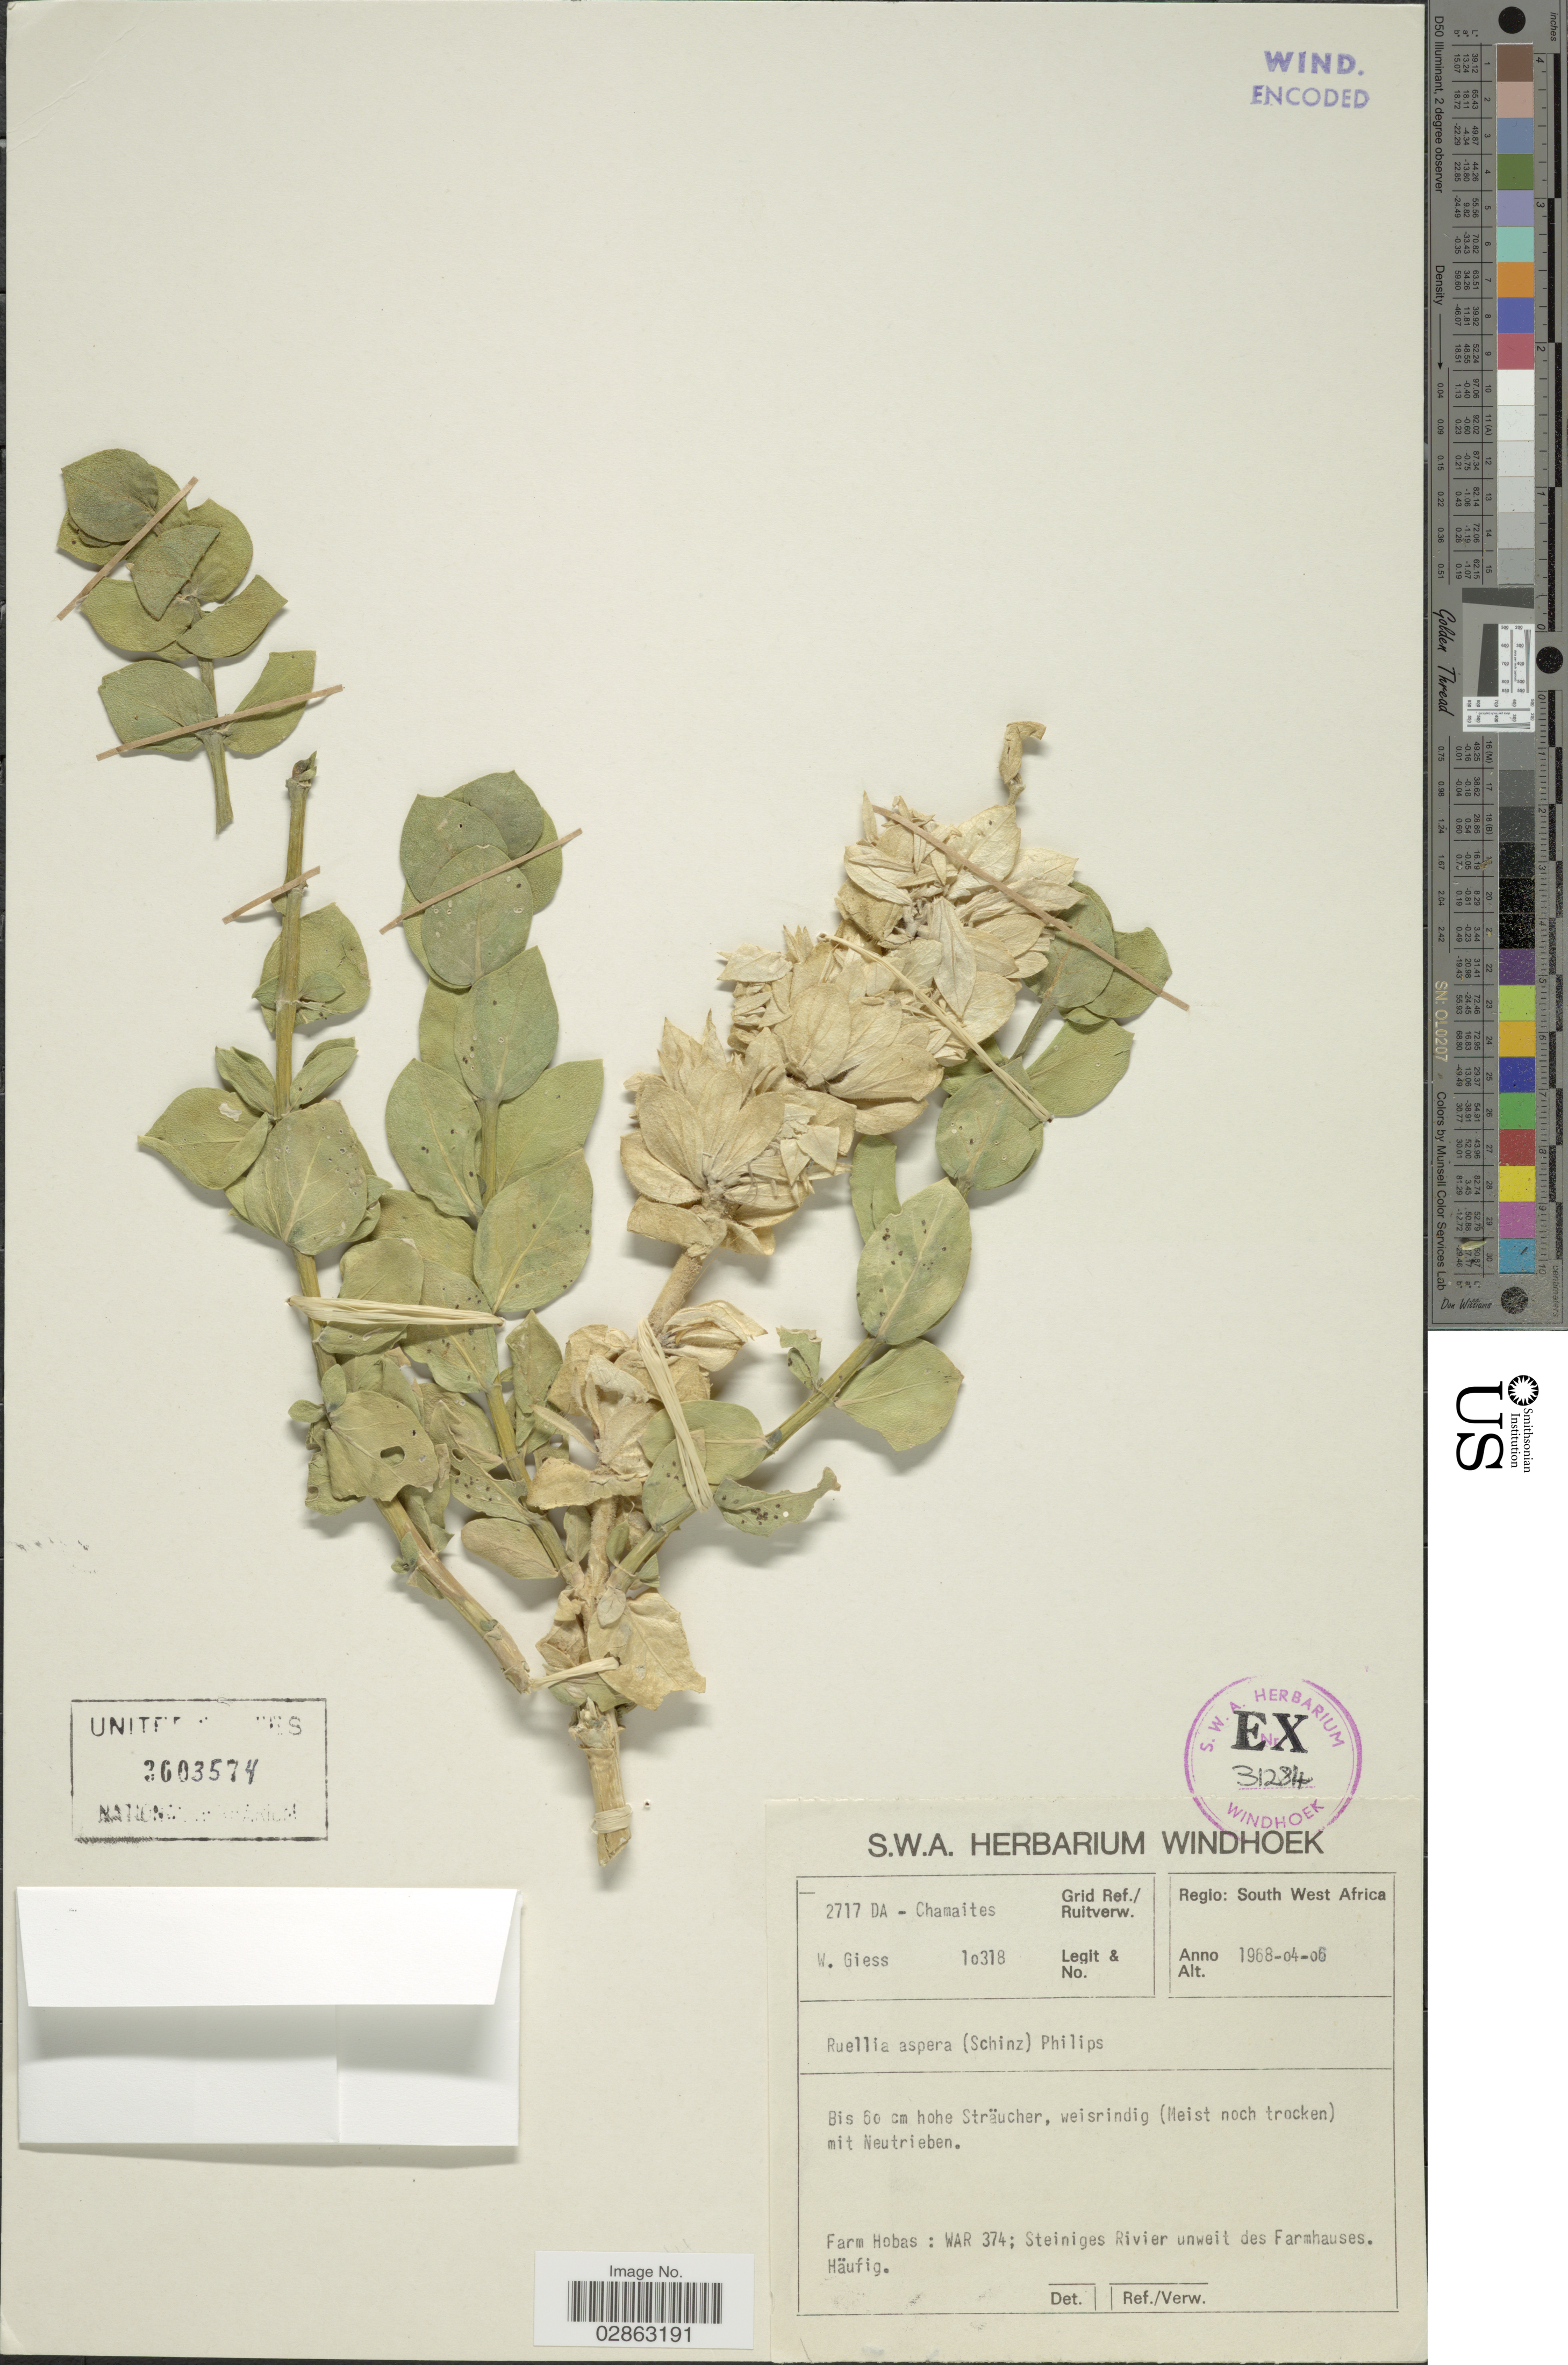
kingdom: Plantae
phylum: Tracheophyta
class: Magnoliopsida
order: Lamiales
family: Acanthaceae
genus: Ruellia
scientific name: Ruellia aspera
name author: Phillips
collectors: W. Giess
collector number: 10318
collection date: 1968-04-06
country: Namibia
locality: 2717 DA-Chamaites Grid Ref./ Ruitverw. Regio: South West Africa. Farm Hobas: WAR 374; Steiniges Rivier unweit des Farmhauses.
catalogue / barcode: US 3603574